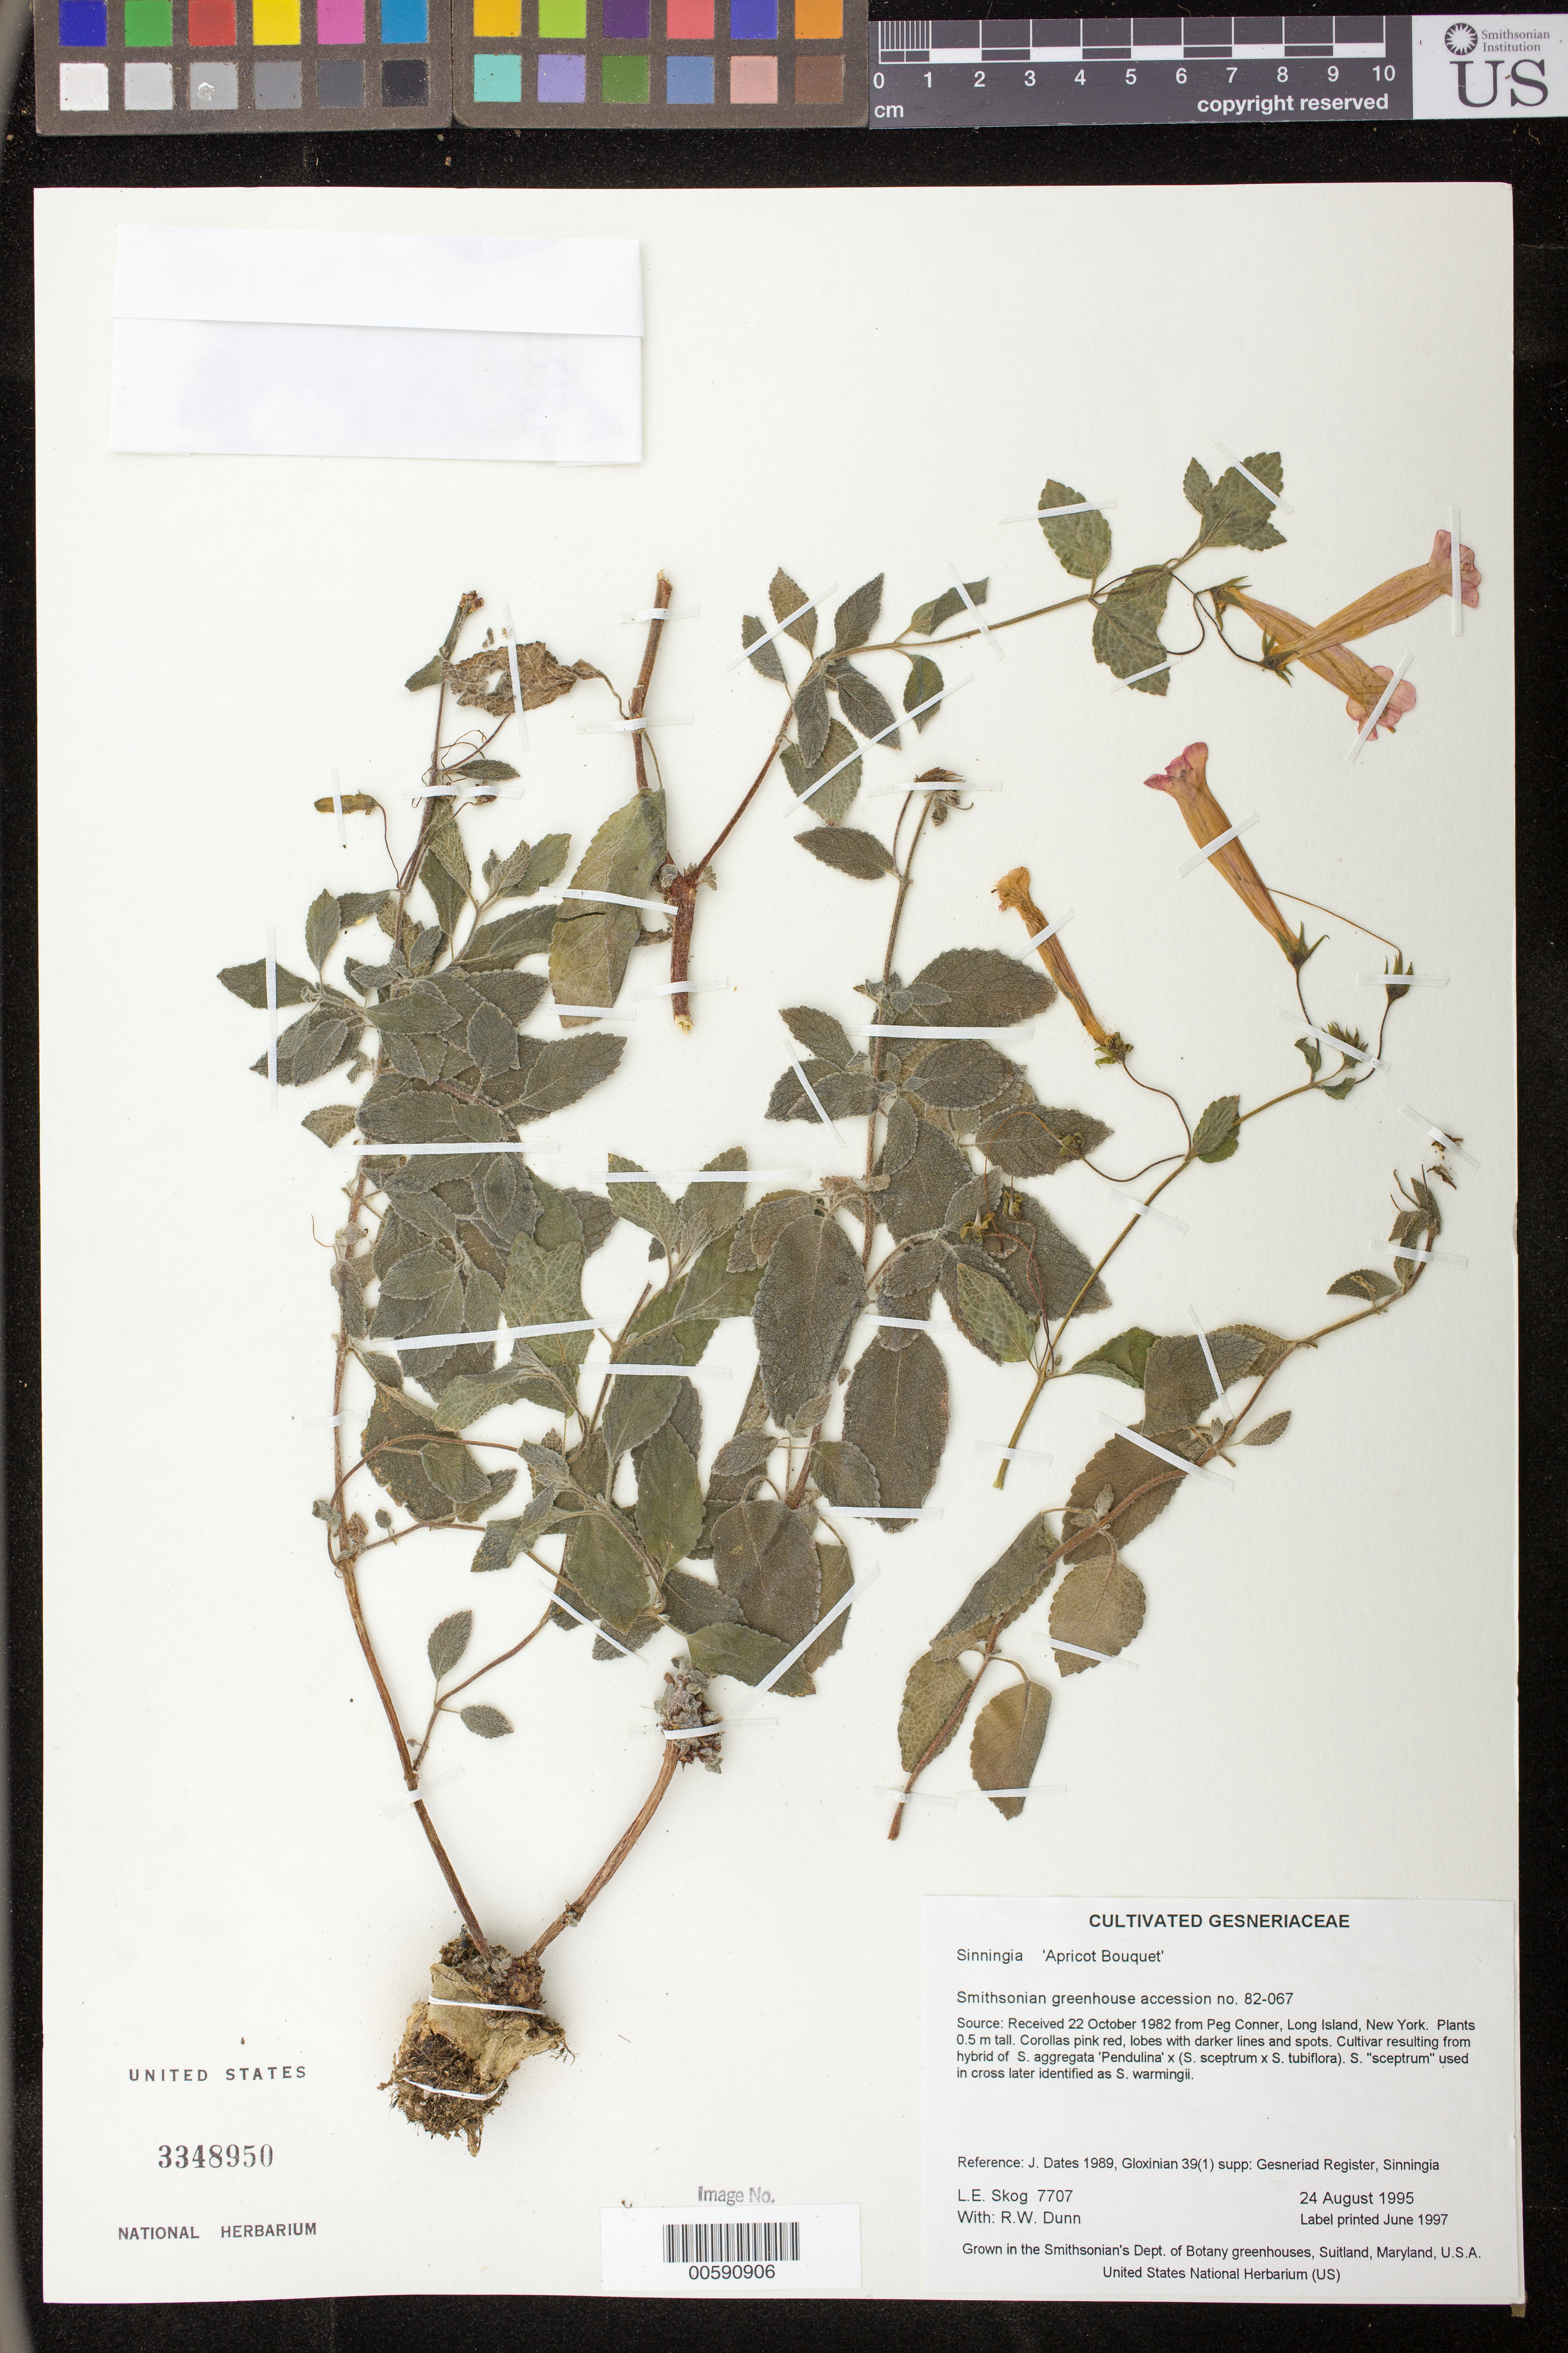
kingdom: Plantae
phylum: Tracheophyta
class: Magnoliopsida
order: Lamiales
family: Gesneriaceae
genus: Sinningia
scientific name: Sinningia 'Apricot Bouquet'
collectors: L. E. Skog & R. Dunn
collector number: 7707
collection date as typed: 24 Aug 1995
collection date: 1995-08-24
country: United States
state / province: Maryland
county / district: Prince George's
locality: Grown in the Smithsonian's Dept. of Botany greenhouses, Suitland, Maryland, U.S.A.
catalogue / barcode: US 3348950